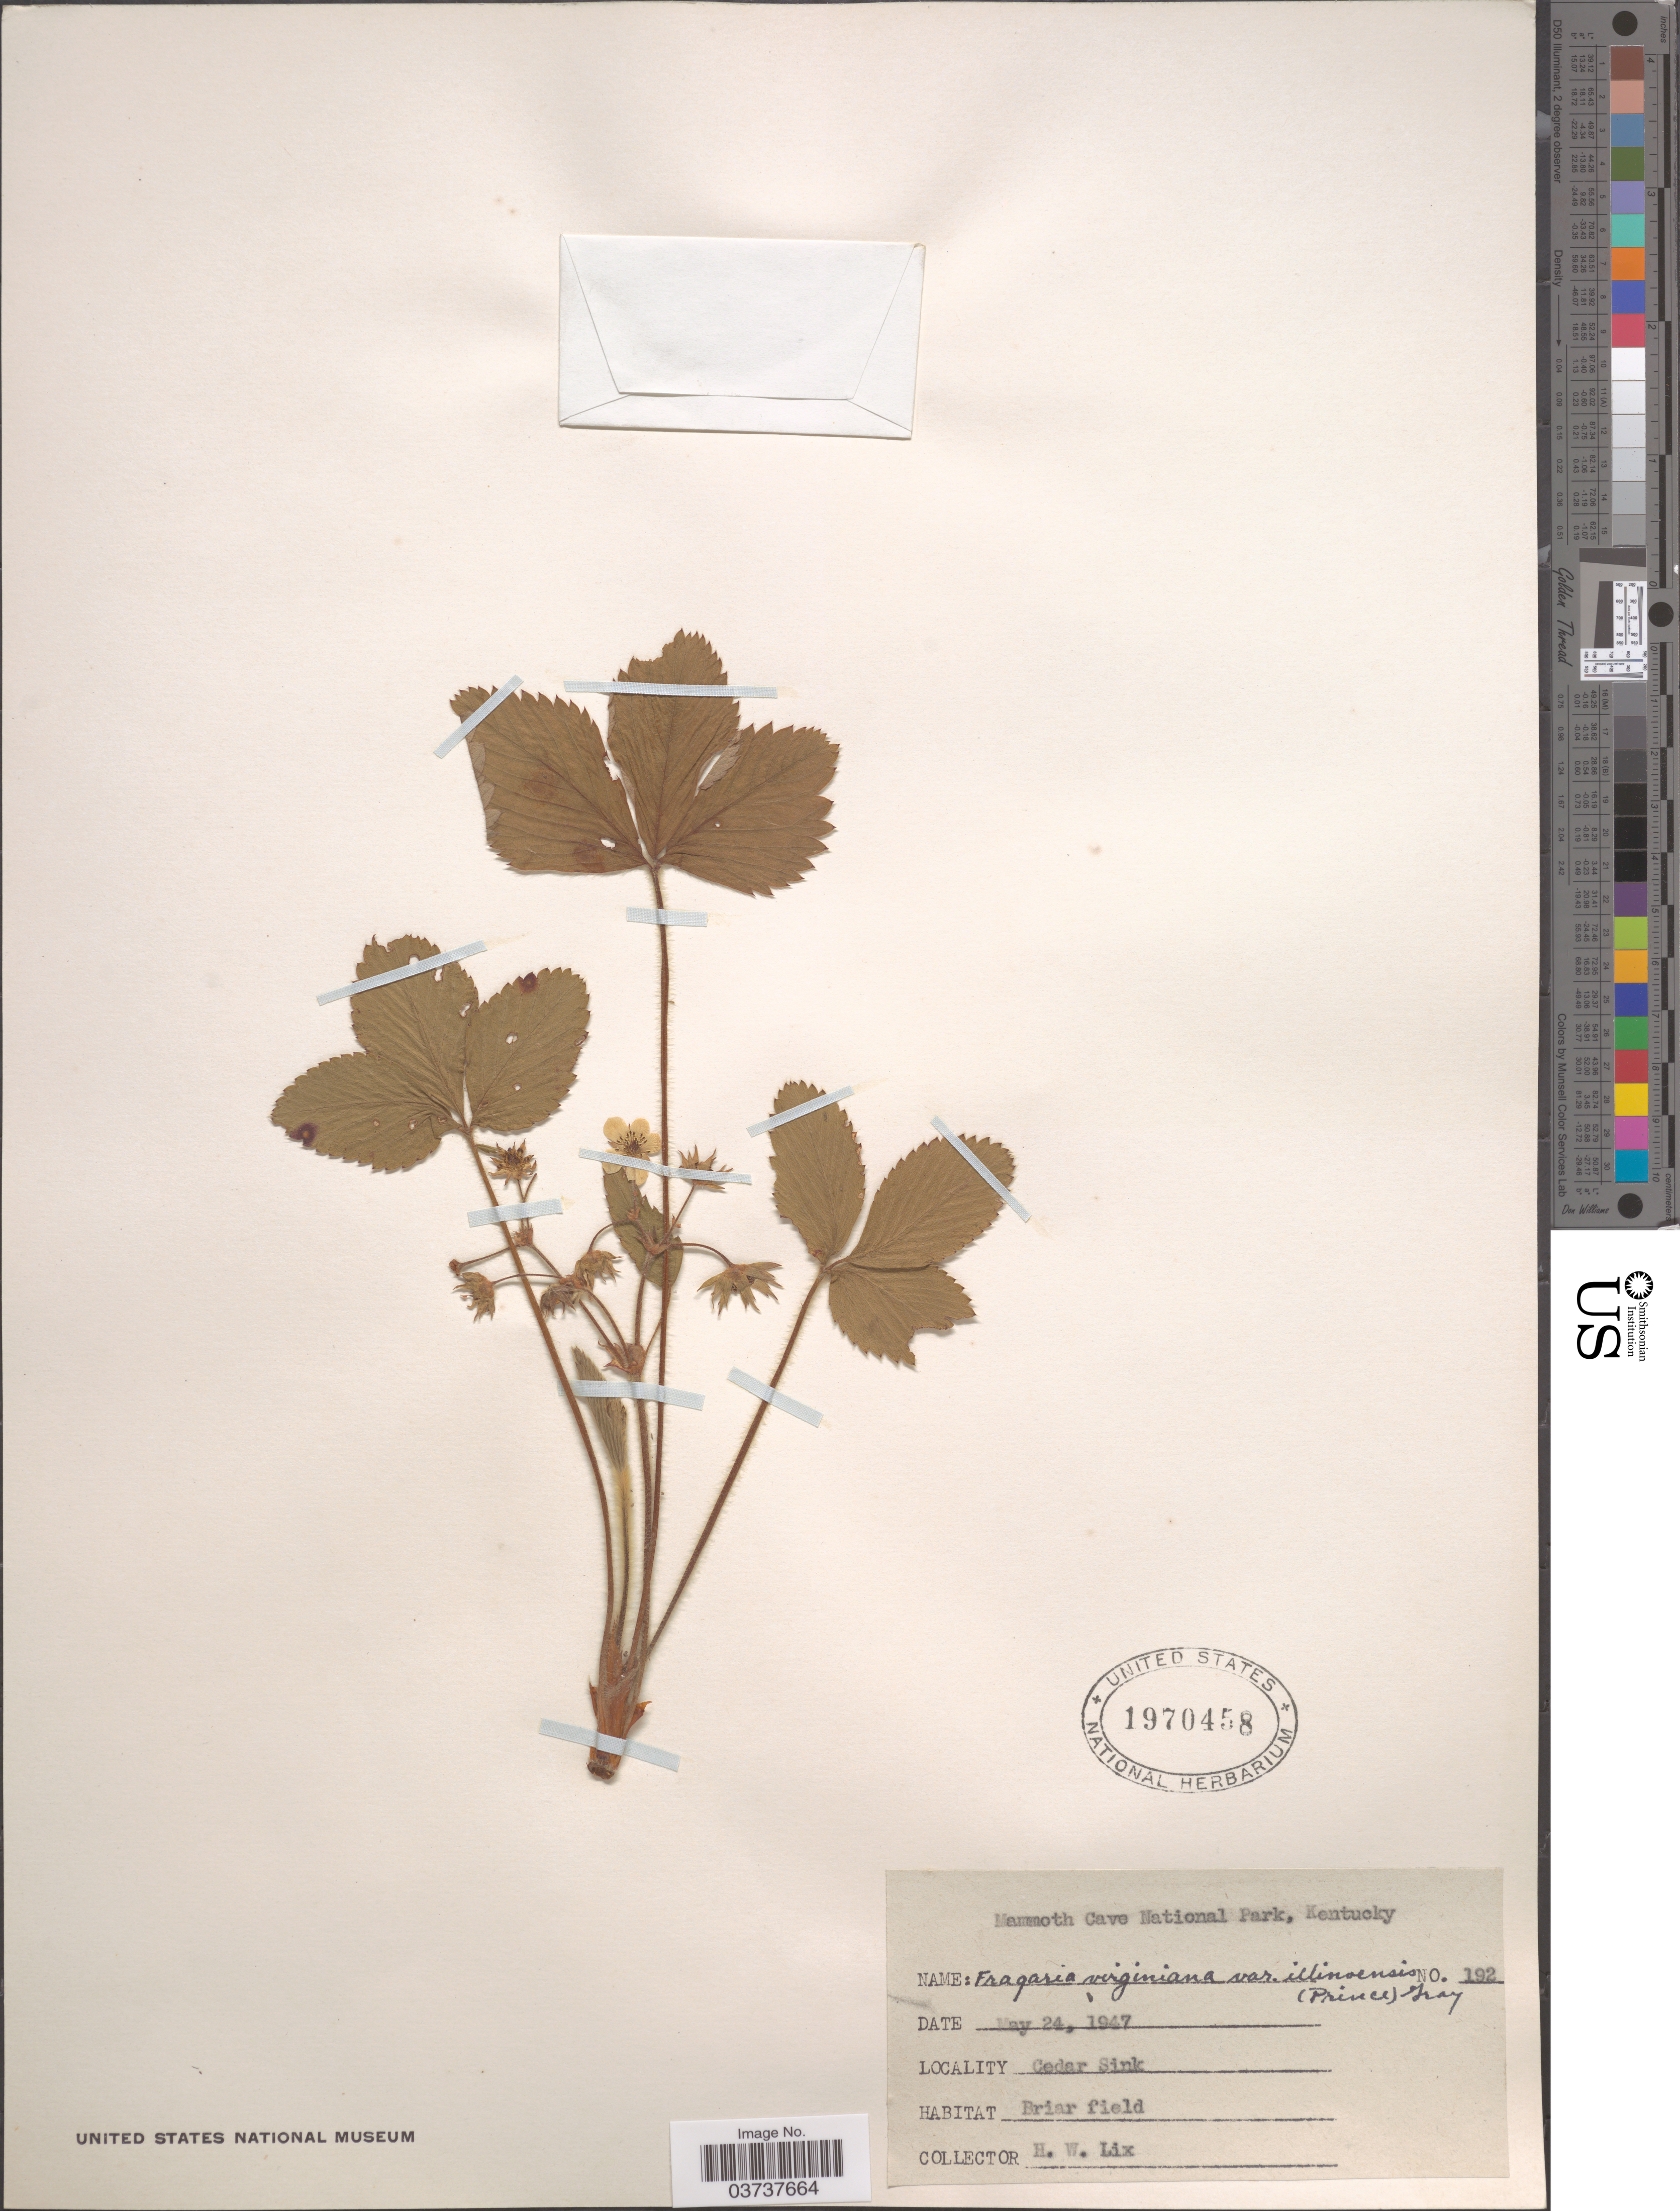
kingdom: Plantae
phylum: Tracheophyta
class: Magnoliopsida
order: Rosales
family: Rosaceae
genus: Fragaria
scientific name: Fragaria virginiana var. grayana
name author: (E. Vilm. ex Gay) Rydb.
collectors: H. W. Lix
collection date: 1947-05-24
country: United States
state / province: Kentucky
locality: Mammoth Cave National Park. Cedar Sink.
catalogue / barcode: US 1970458